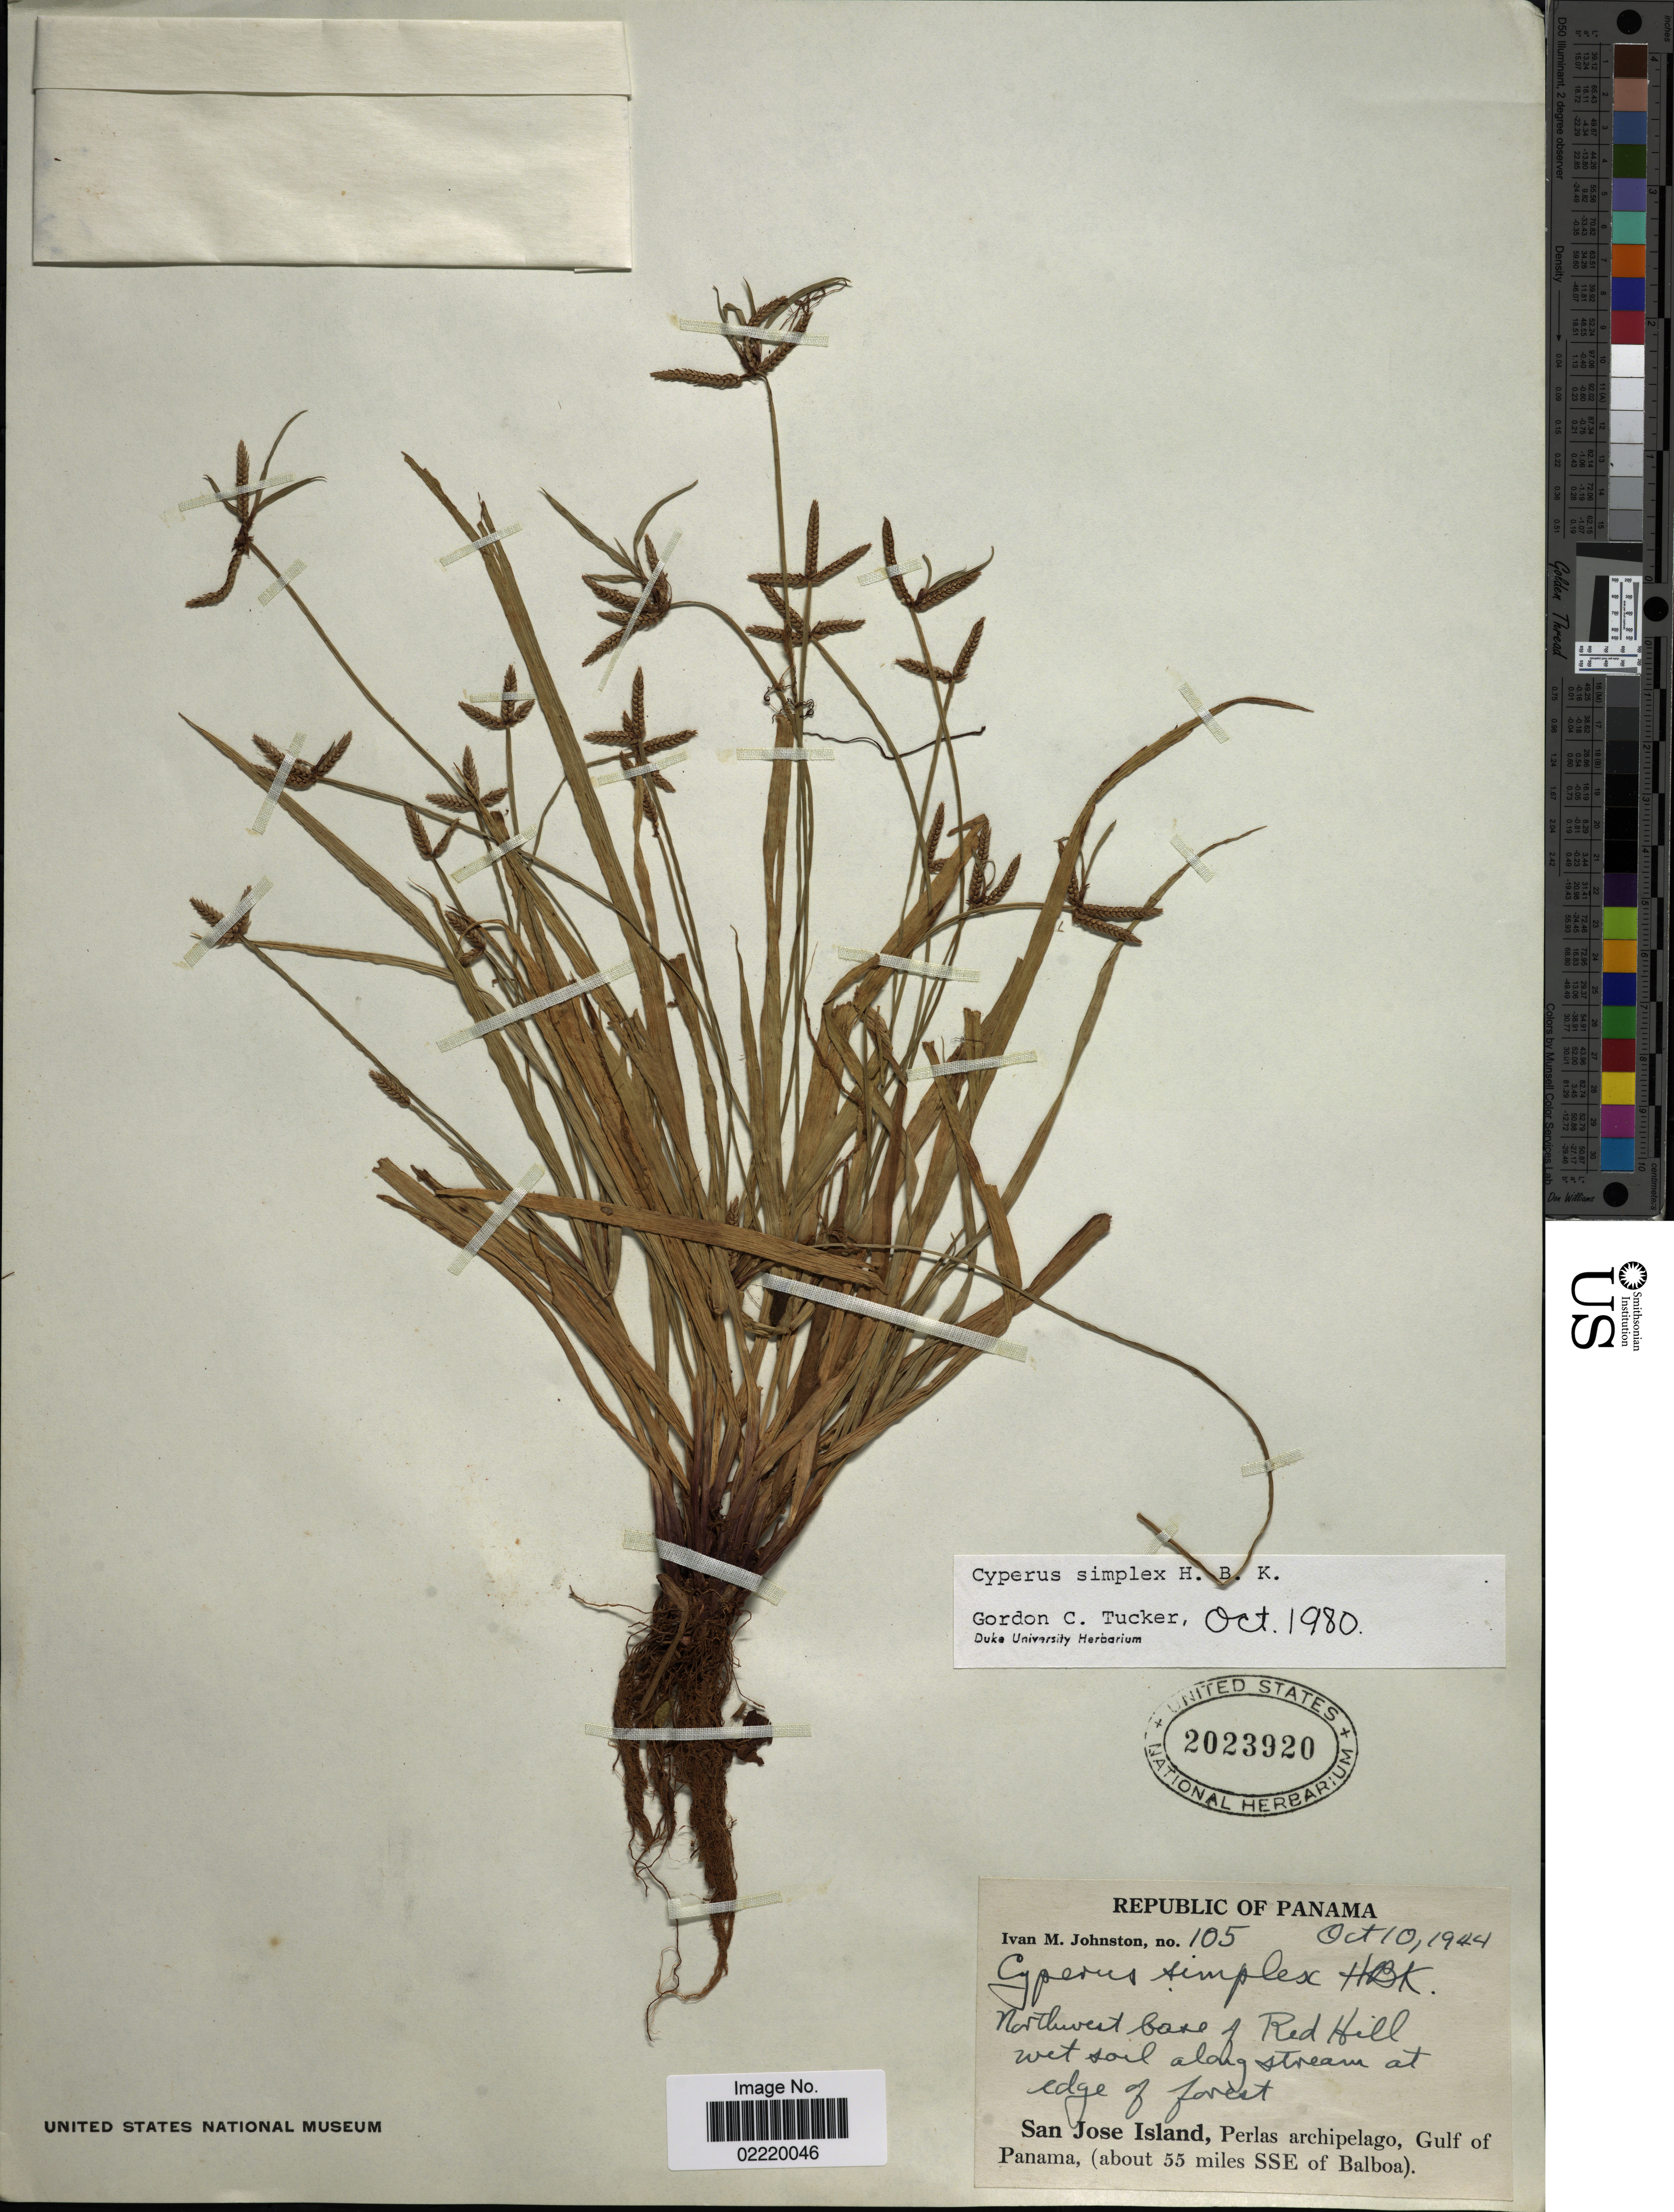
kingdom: Plantae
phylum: Tracheophyta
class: Liliopsida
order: Poales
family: Cyperaceae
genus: Cyperus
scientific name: Cyperus simplex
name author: Kunth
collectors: I.M. Johnston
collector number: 105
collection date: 1944-10-10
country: Panama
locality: Northwest base of Red Hill wet soil along stream at edge of forest, San Jose Island, Perlas archipelago, Gulf of Panama, (about 55 miles SSE of Balboa).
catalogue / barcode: US 2023920